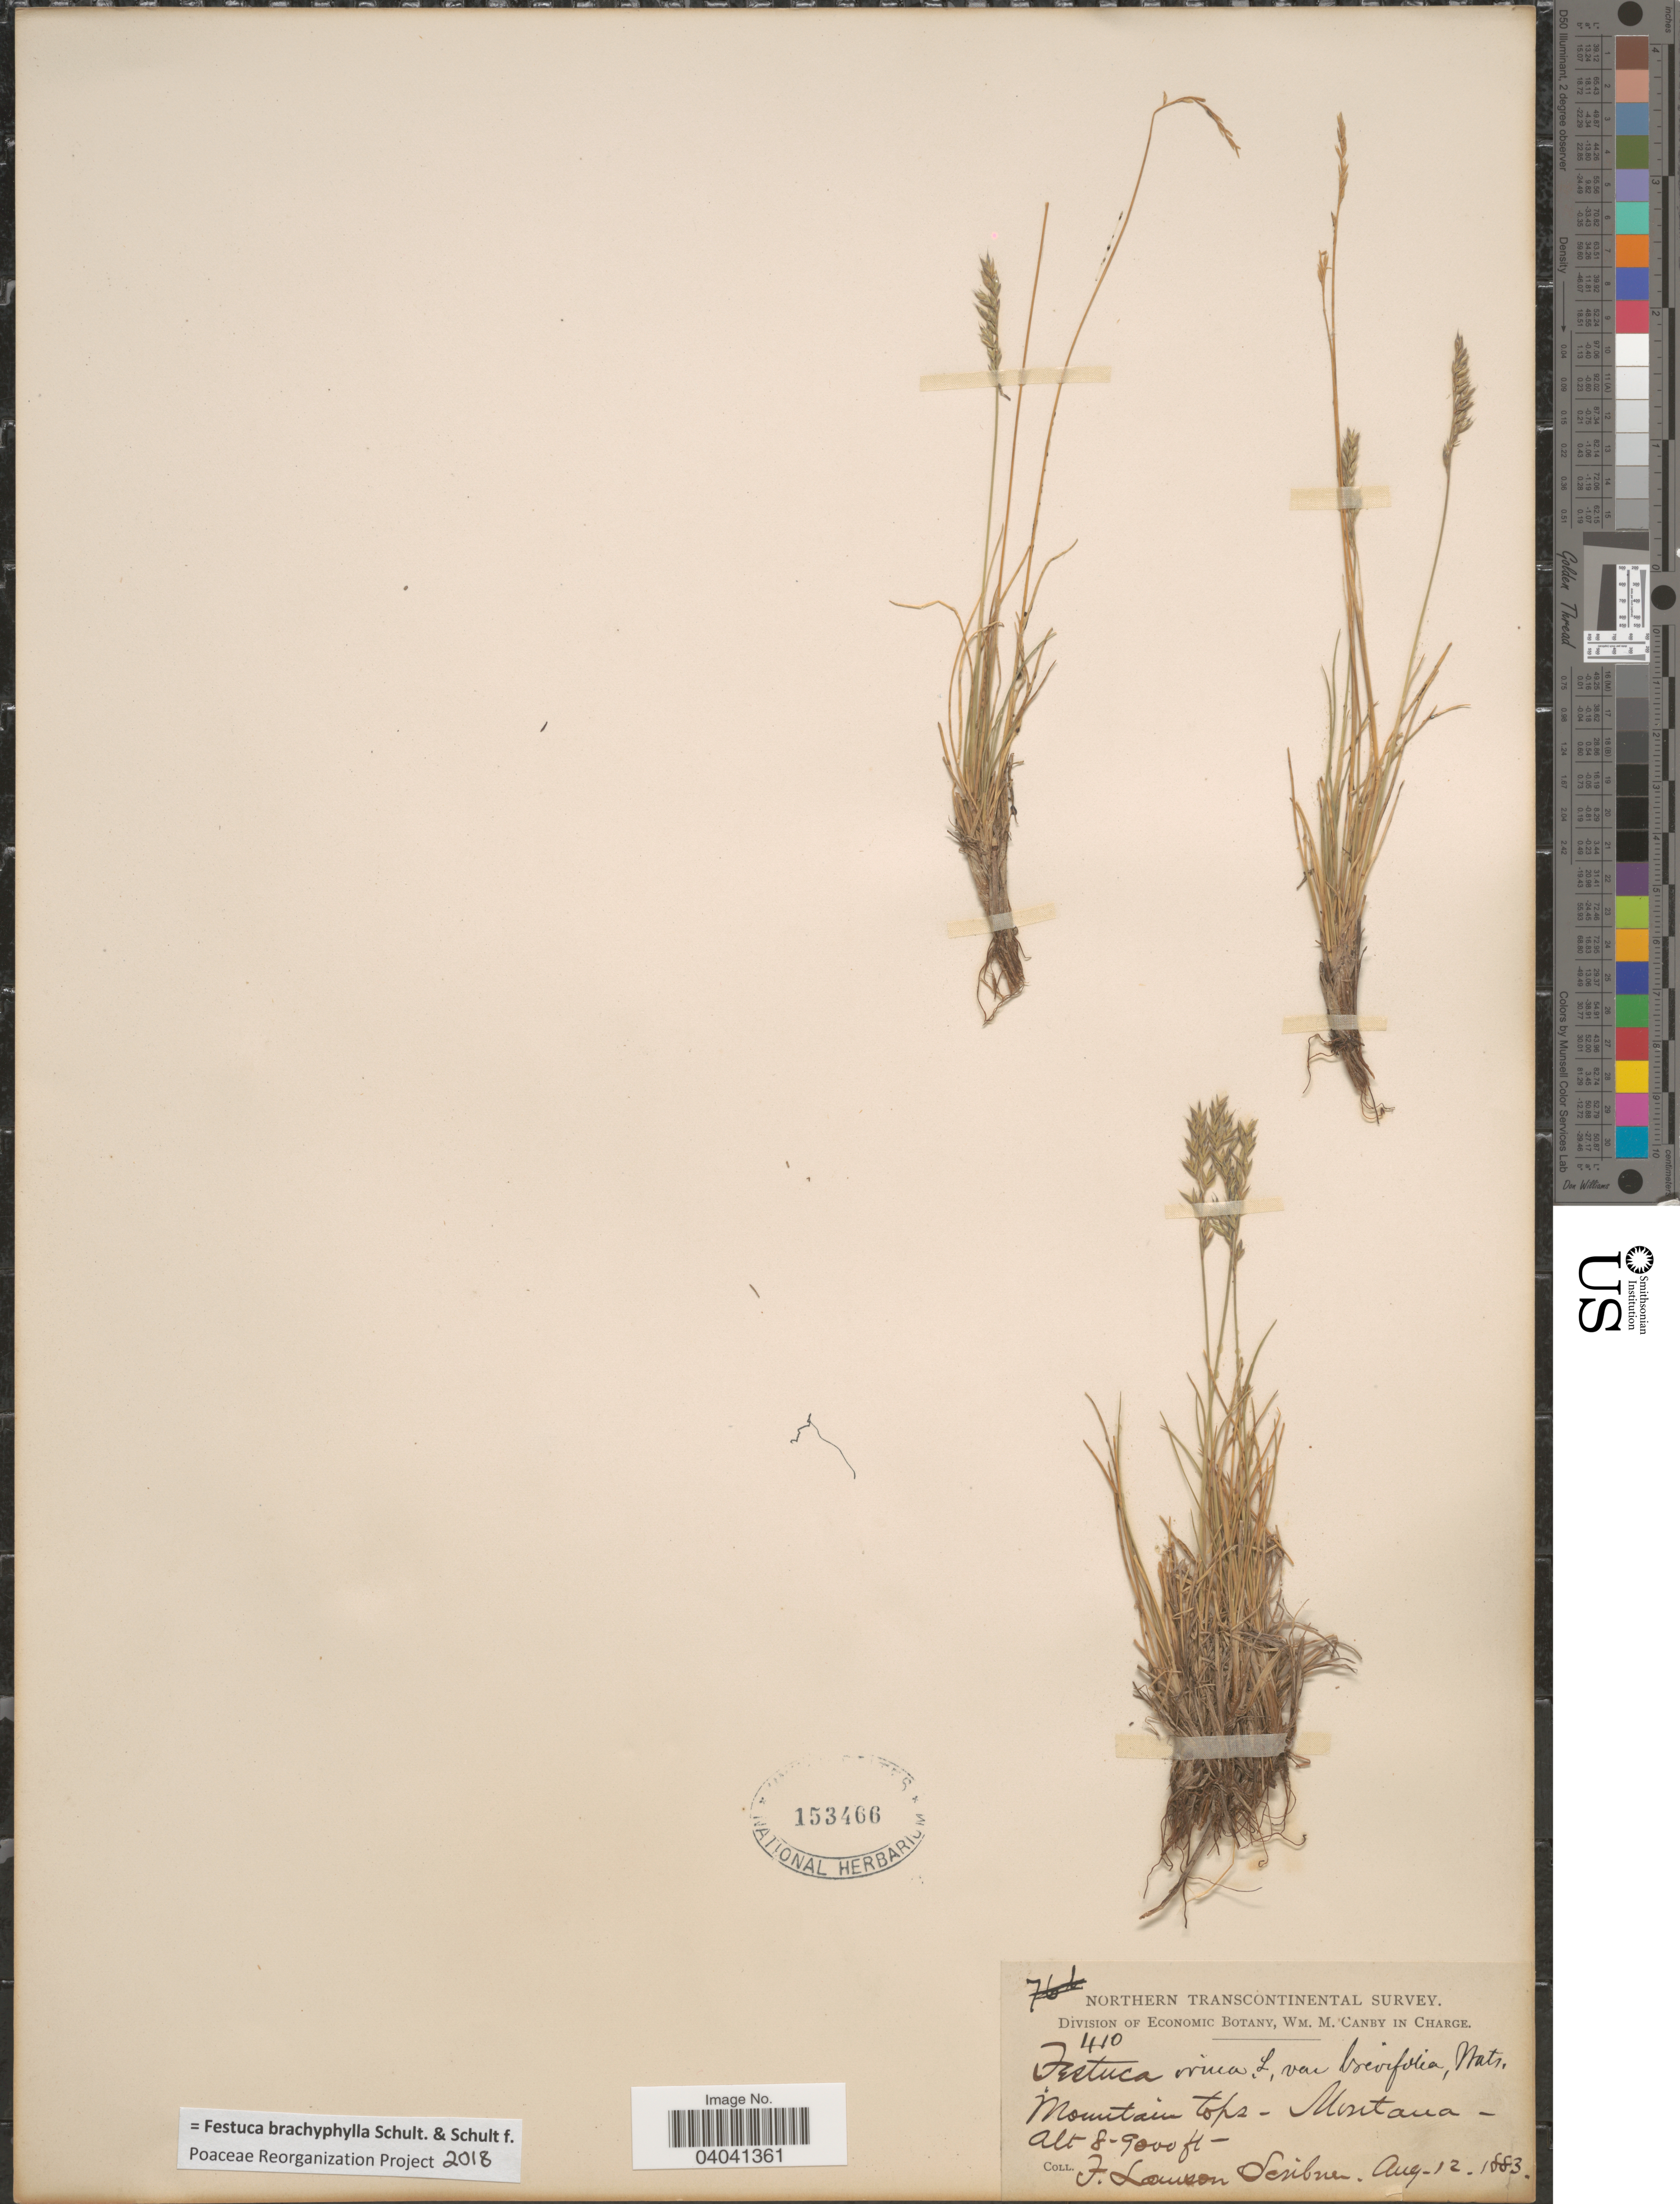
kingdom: Plantae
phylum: Tracheophyta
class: Liliopsida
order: Poales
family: Poaceae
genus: Festuca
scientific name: Festuca brachyphylla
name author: Schult. & Schult. f.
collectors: F. Lamson-Scribner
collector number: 410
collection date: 1883-08-12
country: United States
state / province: Montana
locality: Mountain tops.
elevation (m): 2438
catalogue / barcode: US 153466